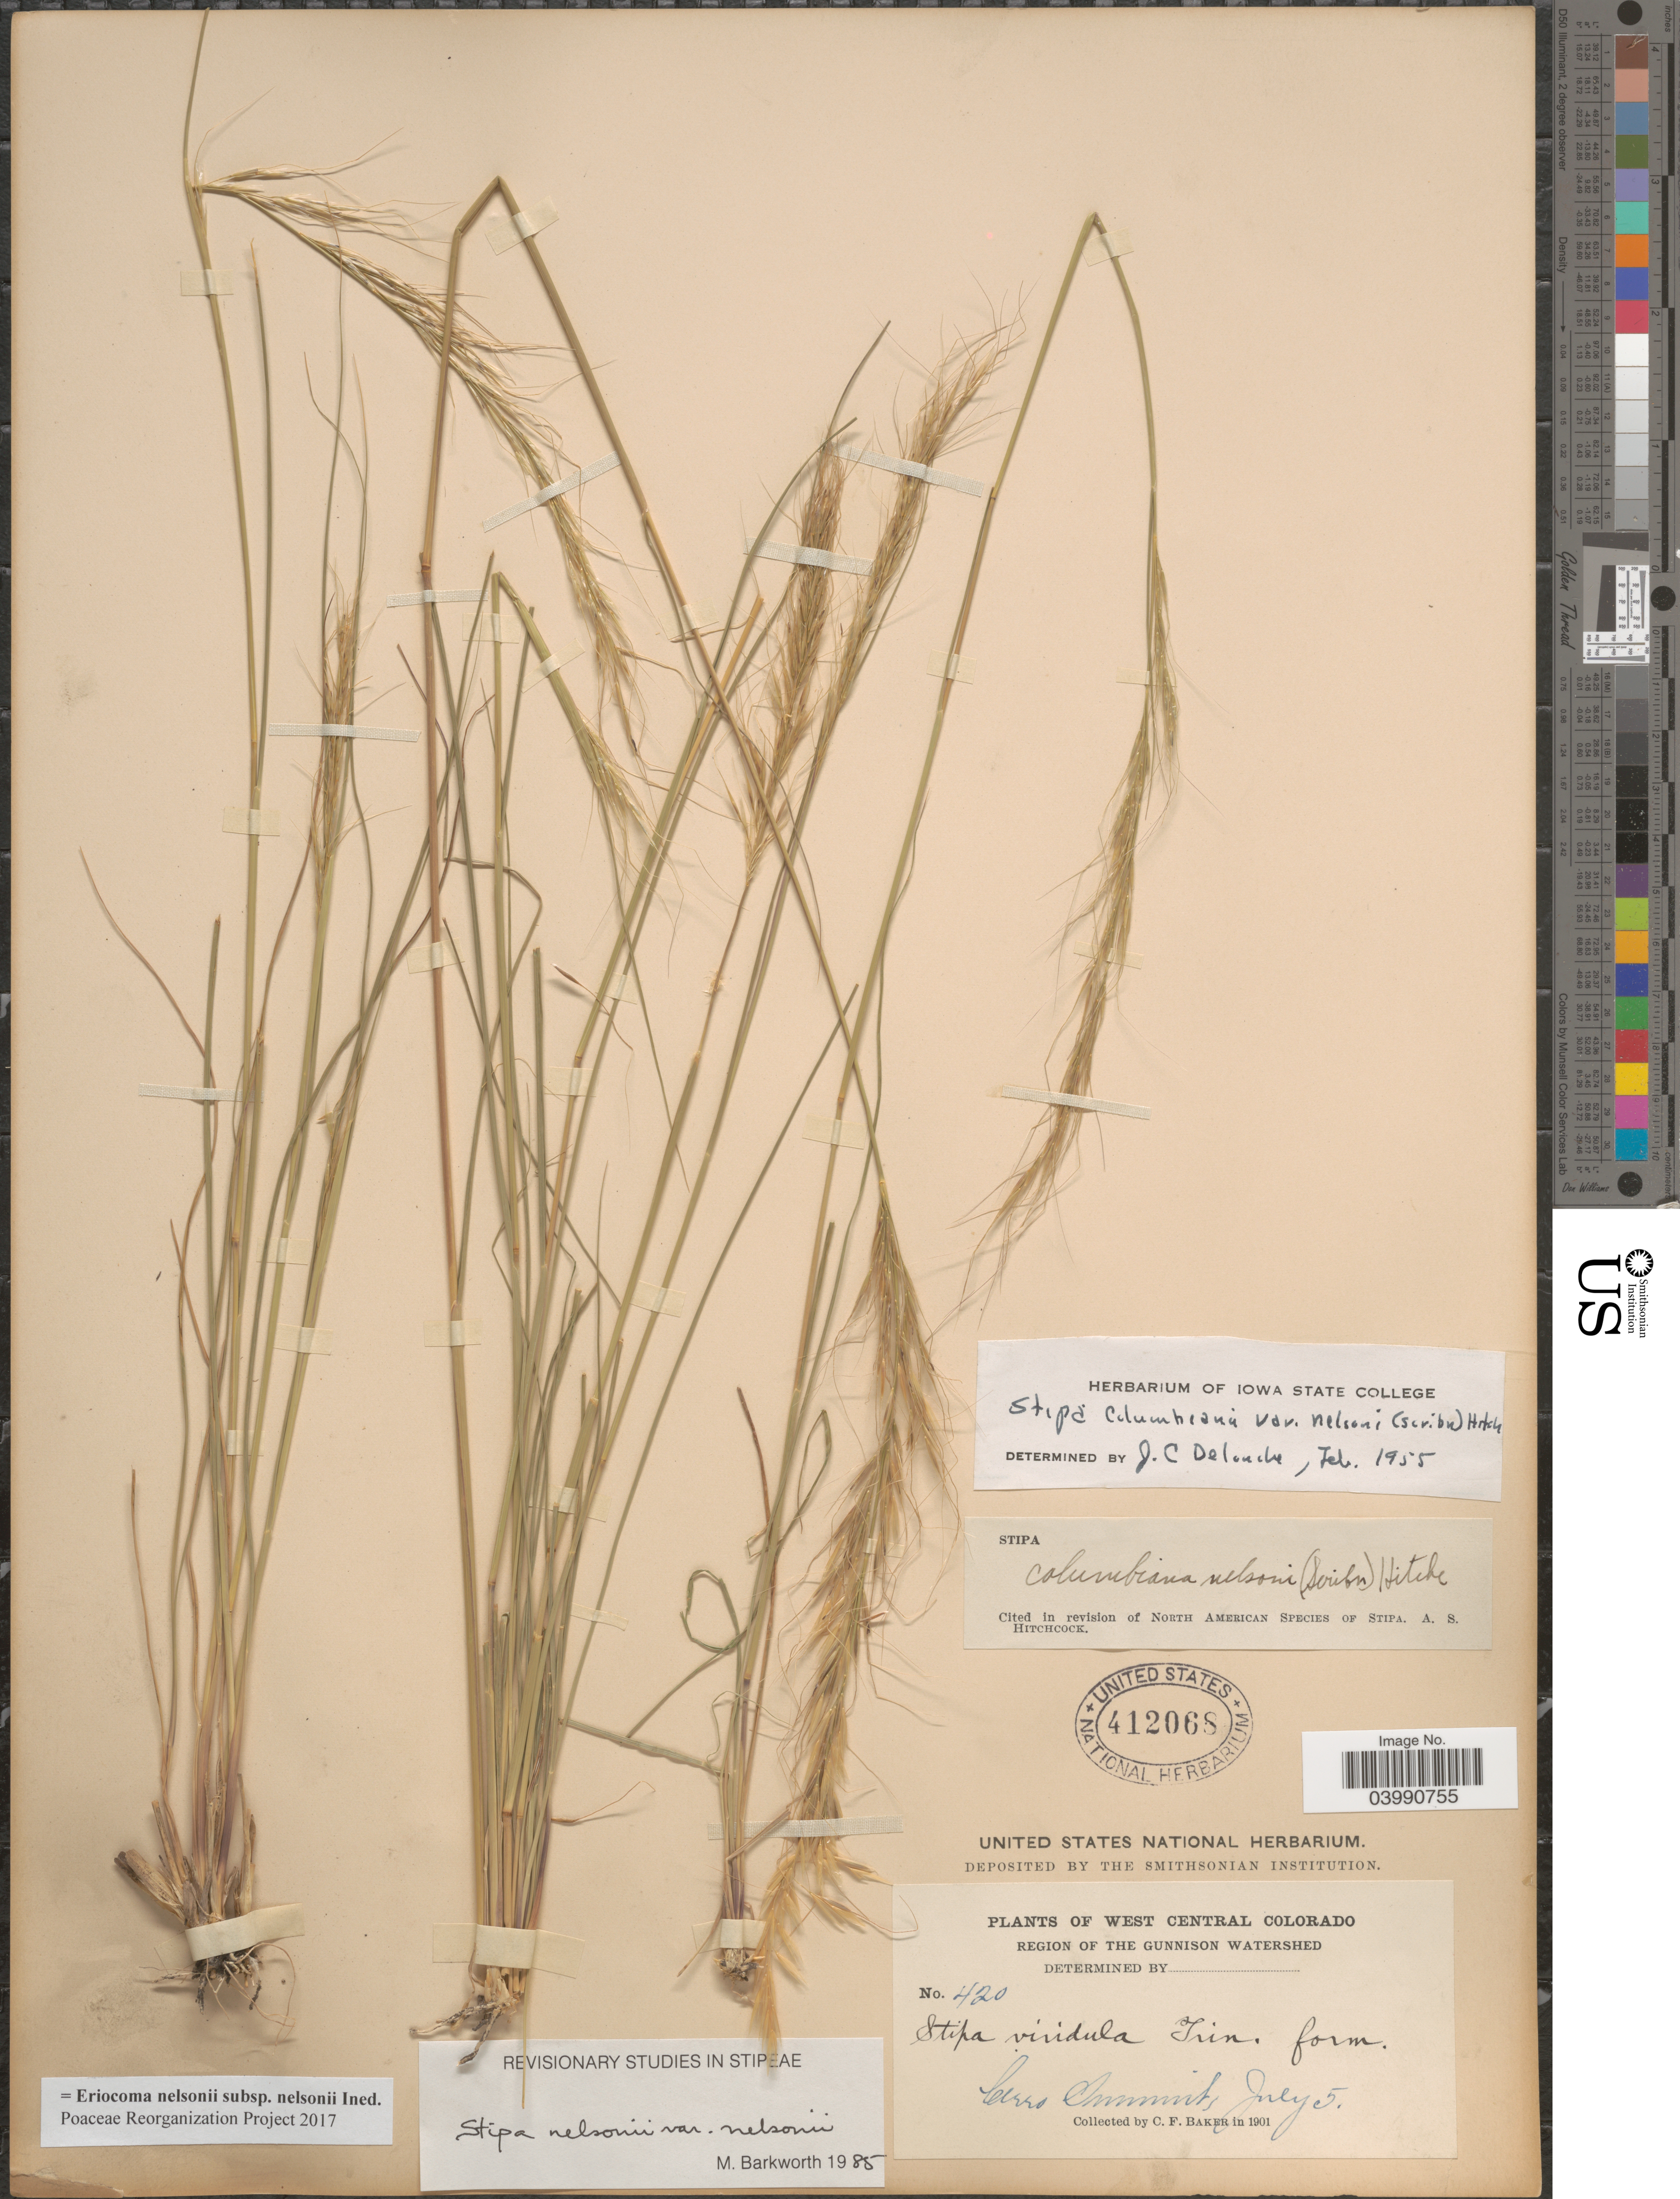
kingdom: Plantae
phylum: Tracheophyta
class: Liliopsida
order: Poales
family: Poaceae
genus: Eriocoma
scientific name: Eriocoma nelsonii subsp. nelsonii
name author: (Scribn.) Romasch.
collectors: C. F. Baker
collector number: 420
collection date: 1901-07-05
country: United States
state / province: Colorado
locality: West Central Colorado. Region of the Gunnison Watershed. Cerro Summit.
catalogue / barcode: US 412068